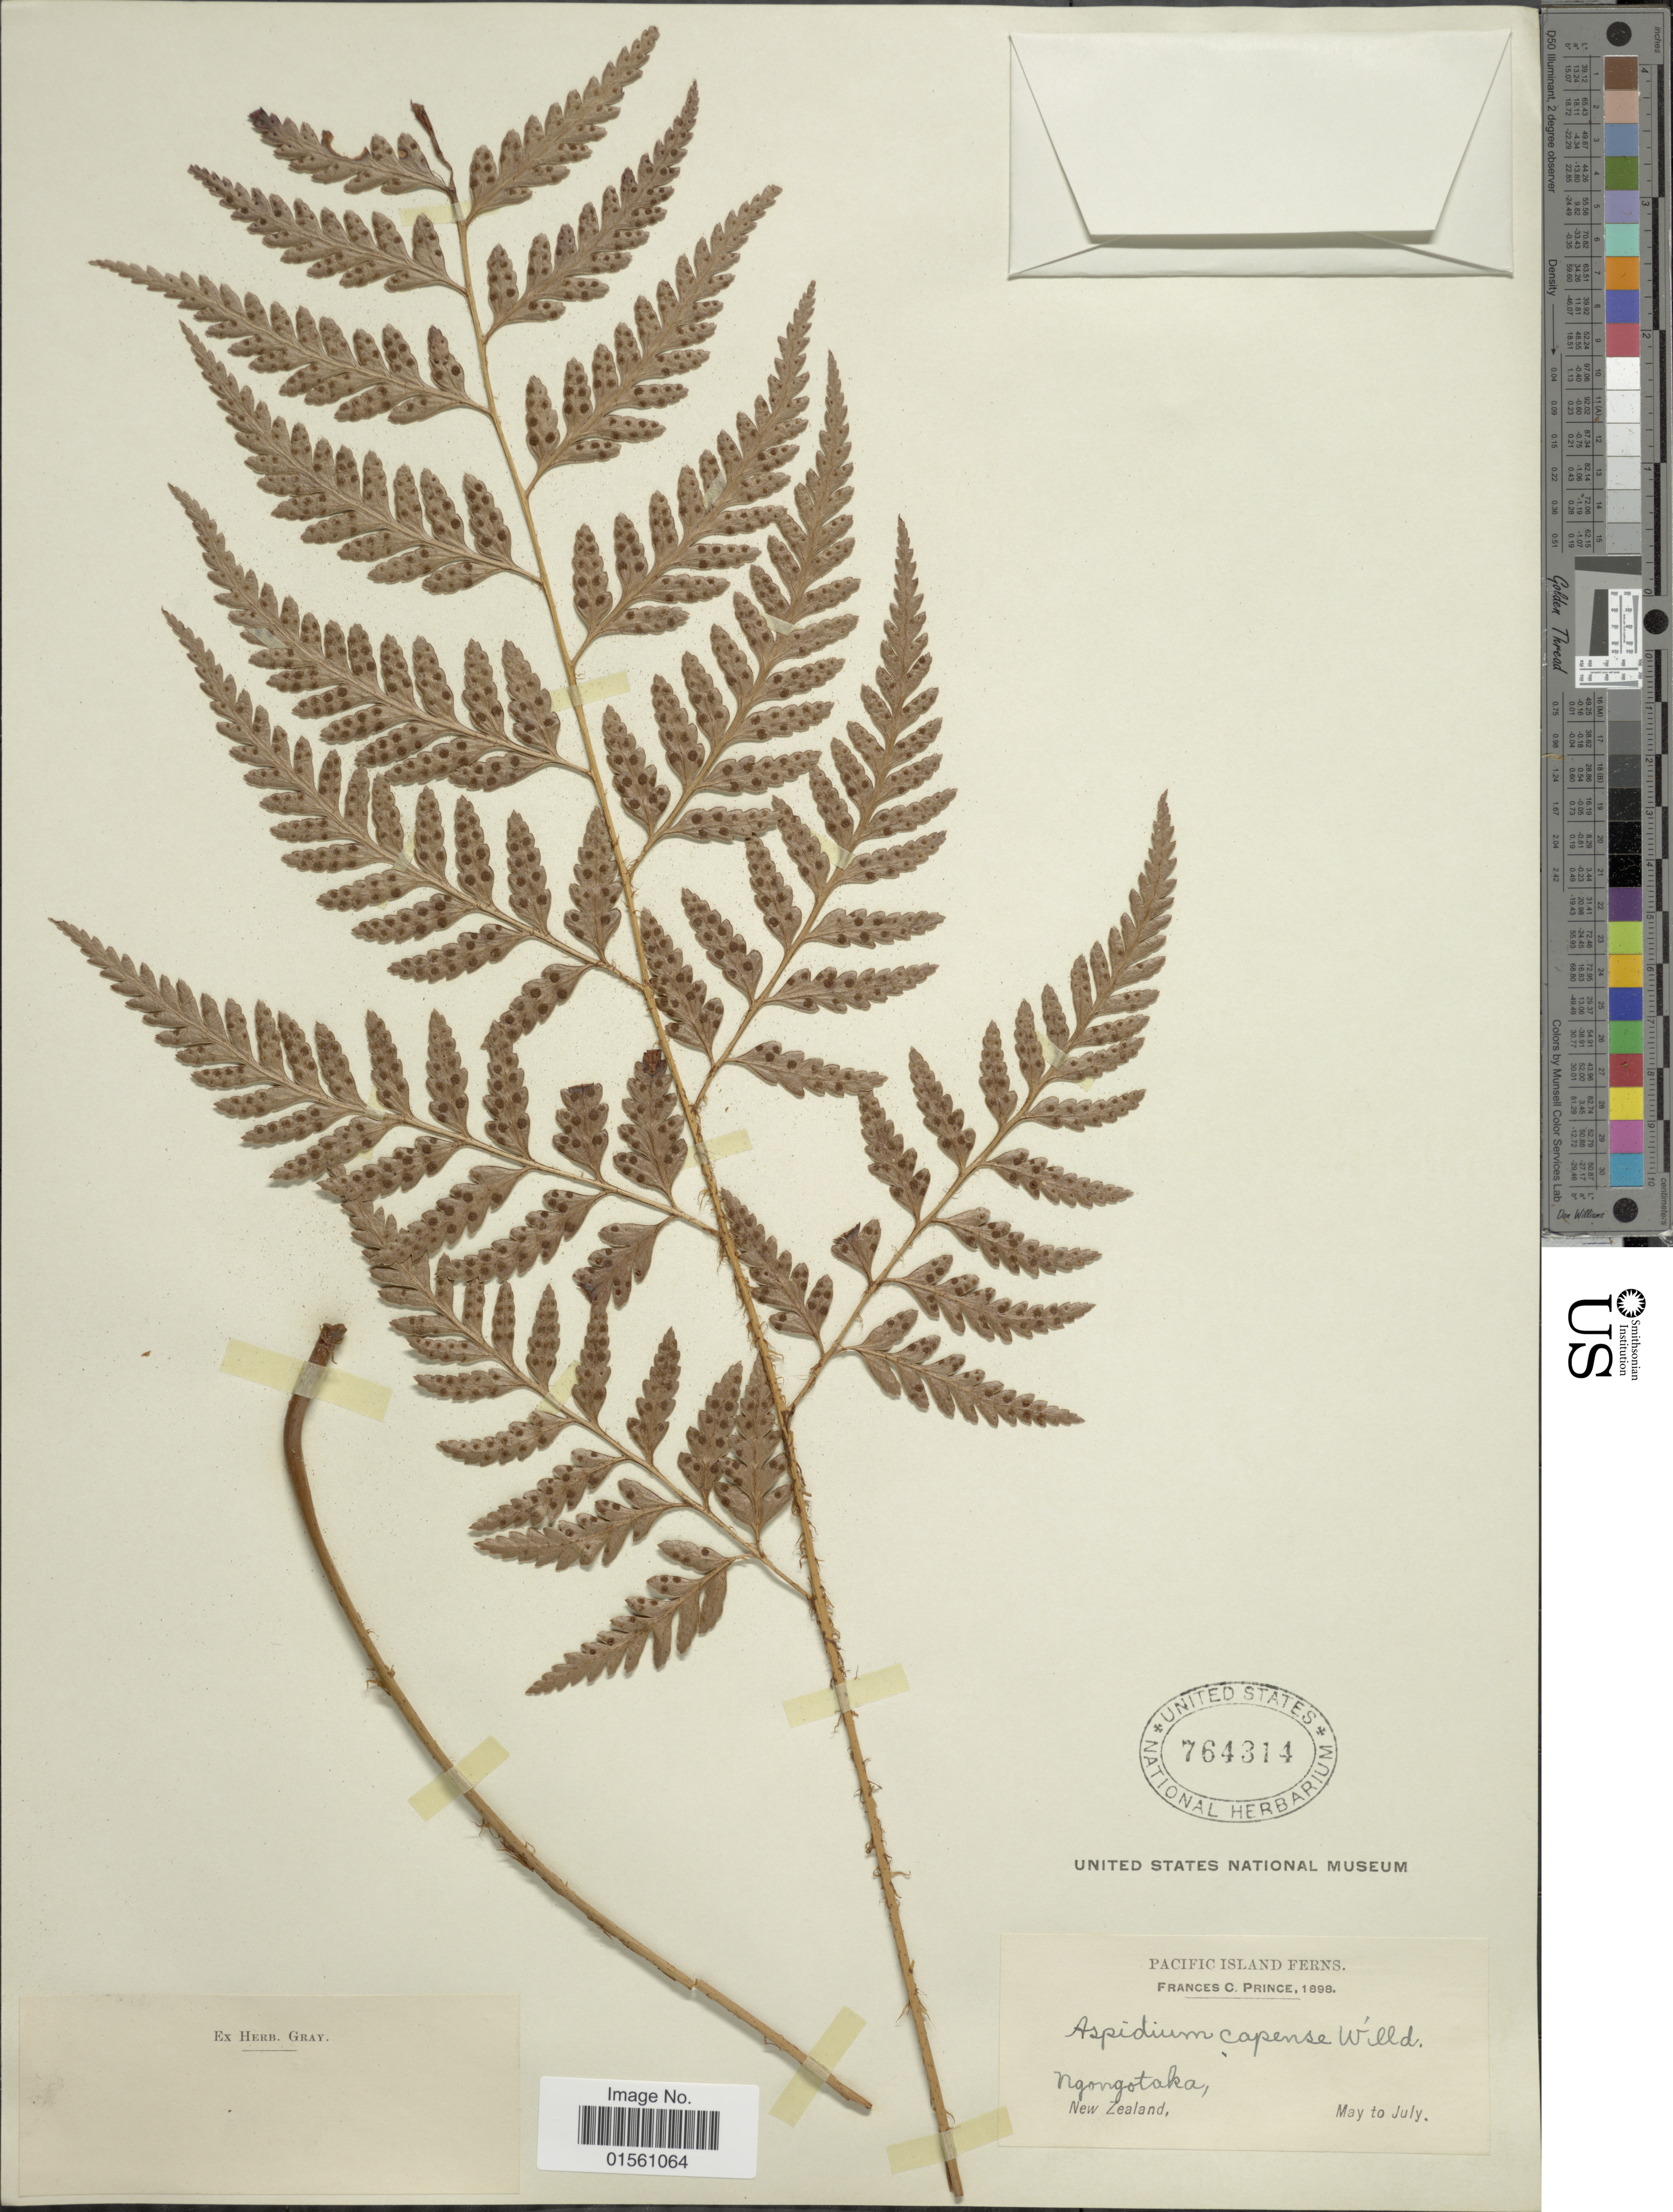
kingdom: Plantae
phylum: Tracheophyta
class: Polypodiopsida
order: Polypodiales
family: Dryopteridaceae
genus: Rumohra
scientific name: Rumohra adiantiformis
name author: (G. Forst.) Ching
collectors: F. Prince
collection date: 1898-05/1898-07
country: New Zealand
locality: Ngongotaka, New Zealand, Pacific Island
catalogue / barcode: US 764314